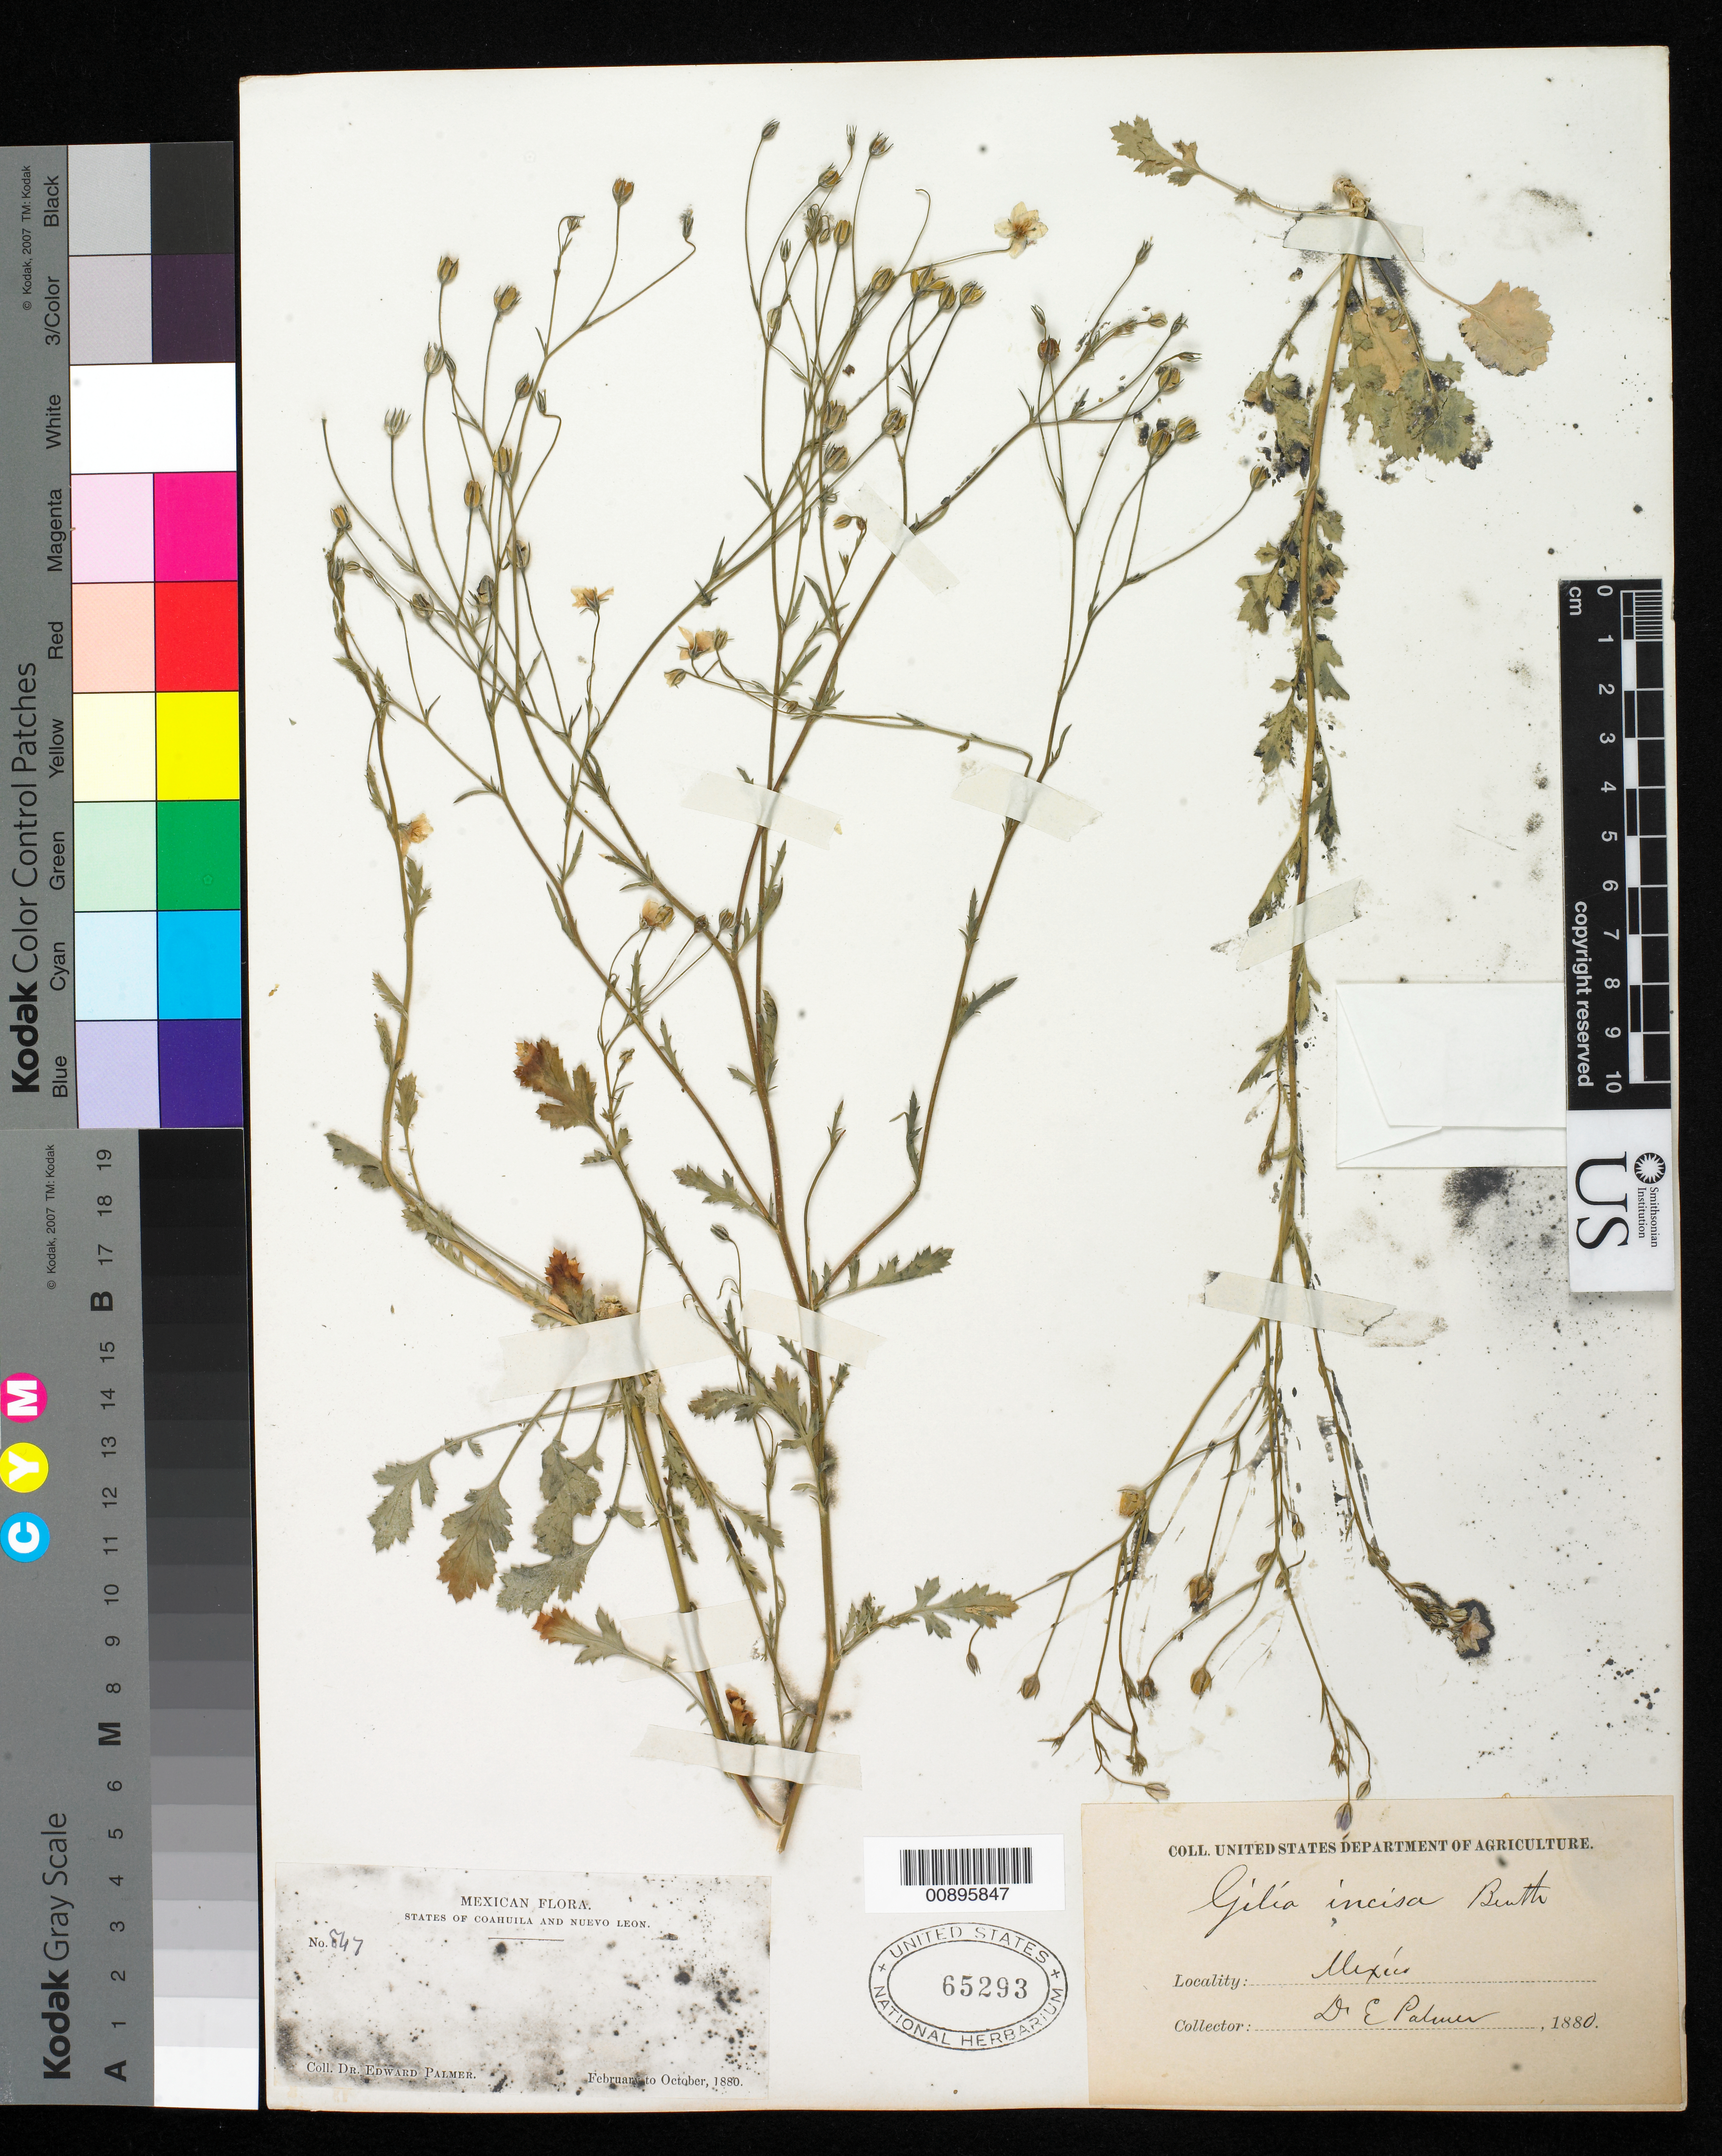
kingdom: Plantae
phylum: Tracheophyta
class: Magnoliopsida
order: Ericales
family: Polemoniaceae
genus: Giliastrum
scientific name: Giliastrum incisum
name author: (Benth.) J.M. Porter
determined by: Strong, Mark T., (BOT), Smithsonian Institution - National Museum of Natural History (UNITED STATES)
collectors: E. Palmer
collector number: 847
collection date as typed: Feb 1880 to -- Oct 1880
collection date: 1880-02/1880-10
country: Mexico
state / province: Coahuila / Nuevo León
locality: States of Coahuila and Nuevo León.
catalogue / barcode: US 65293